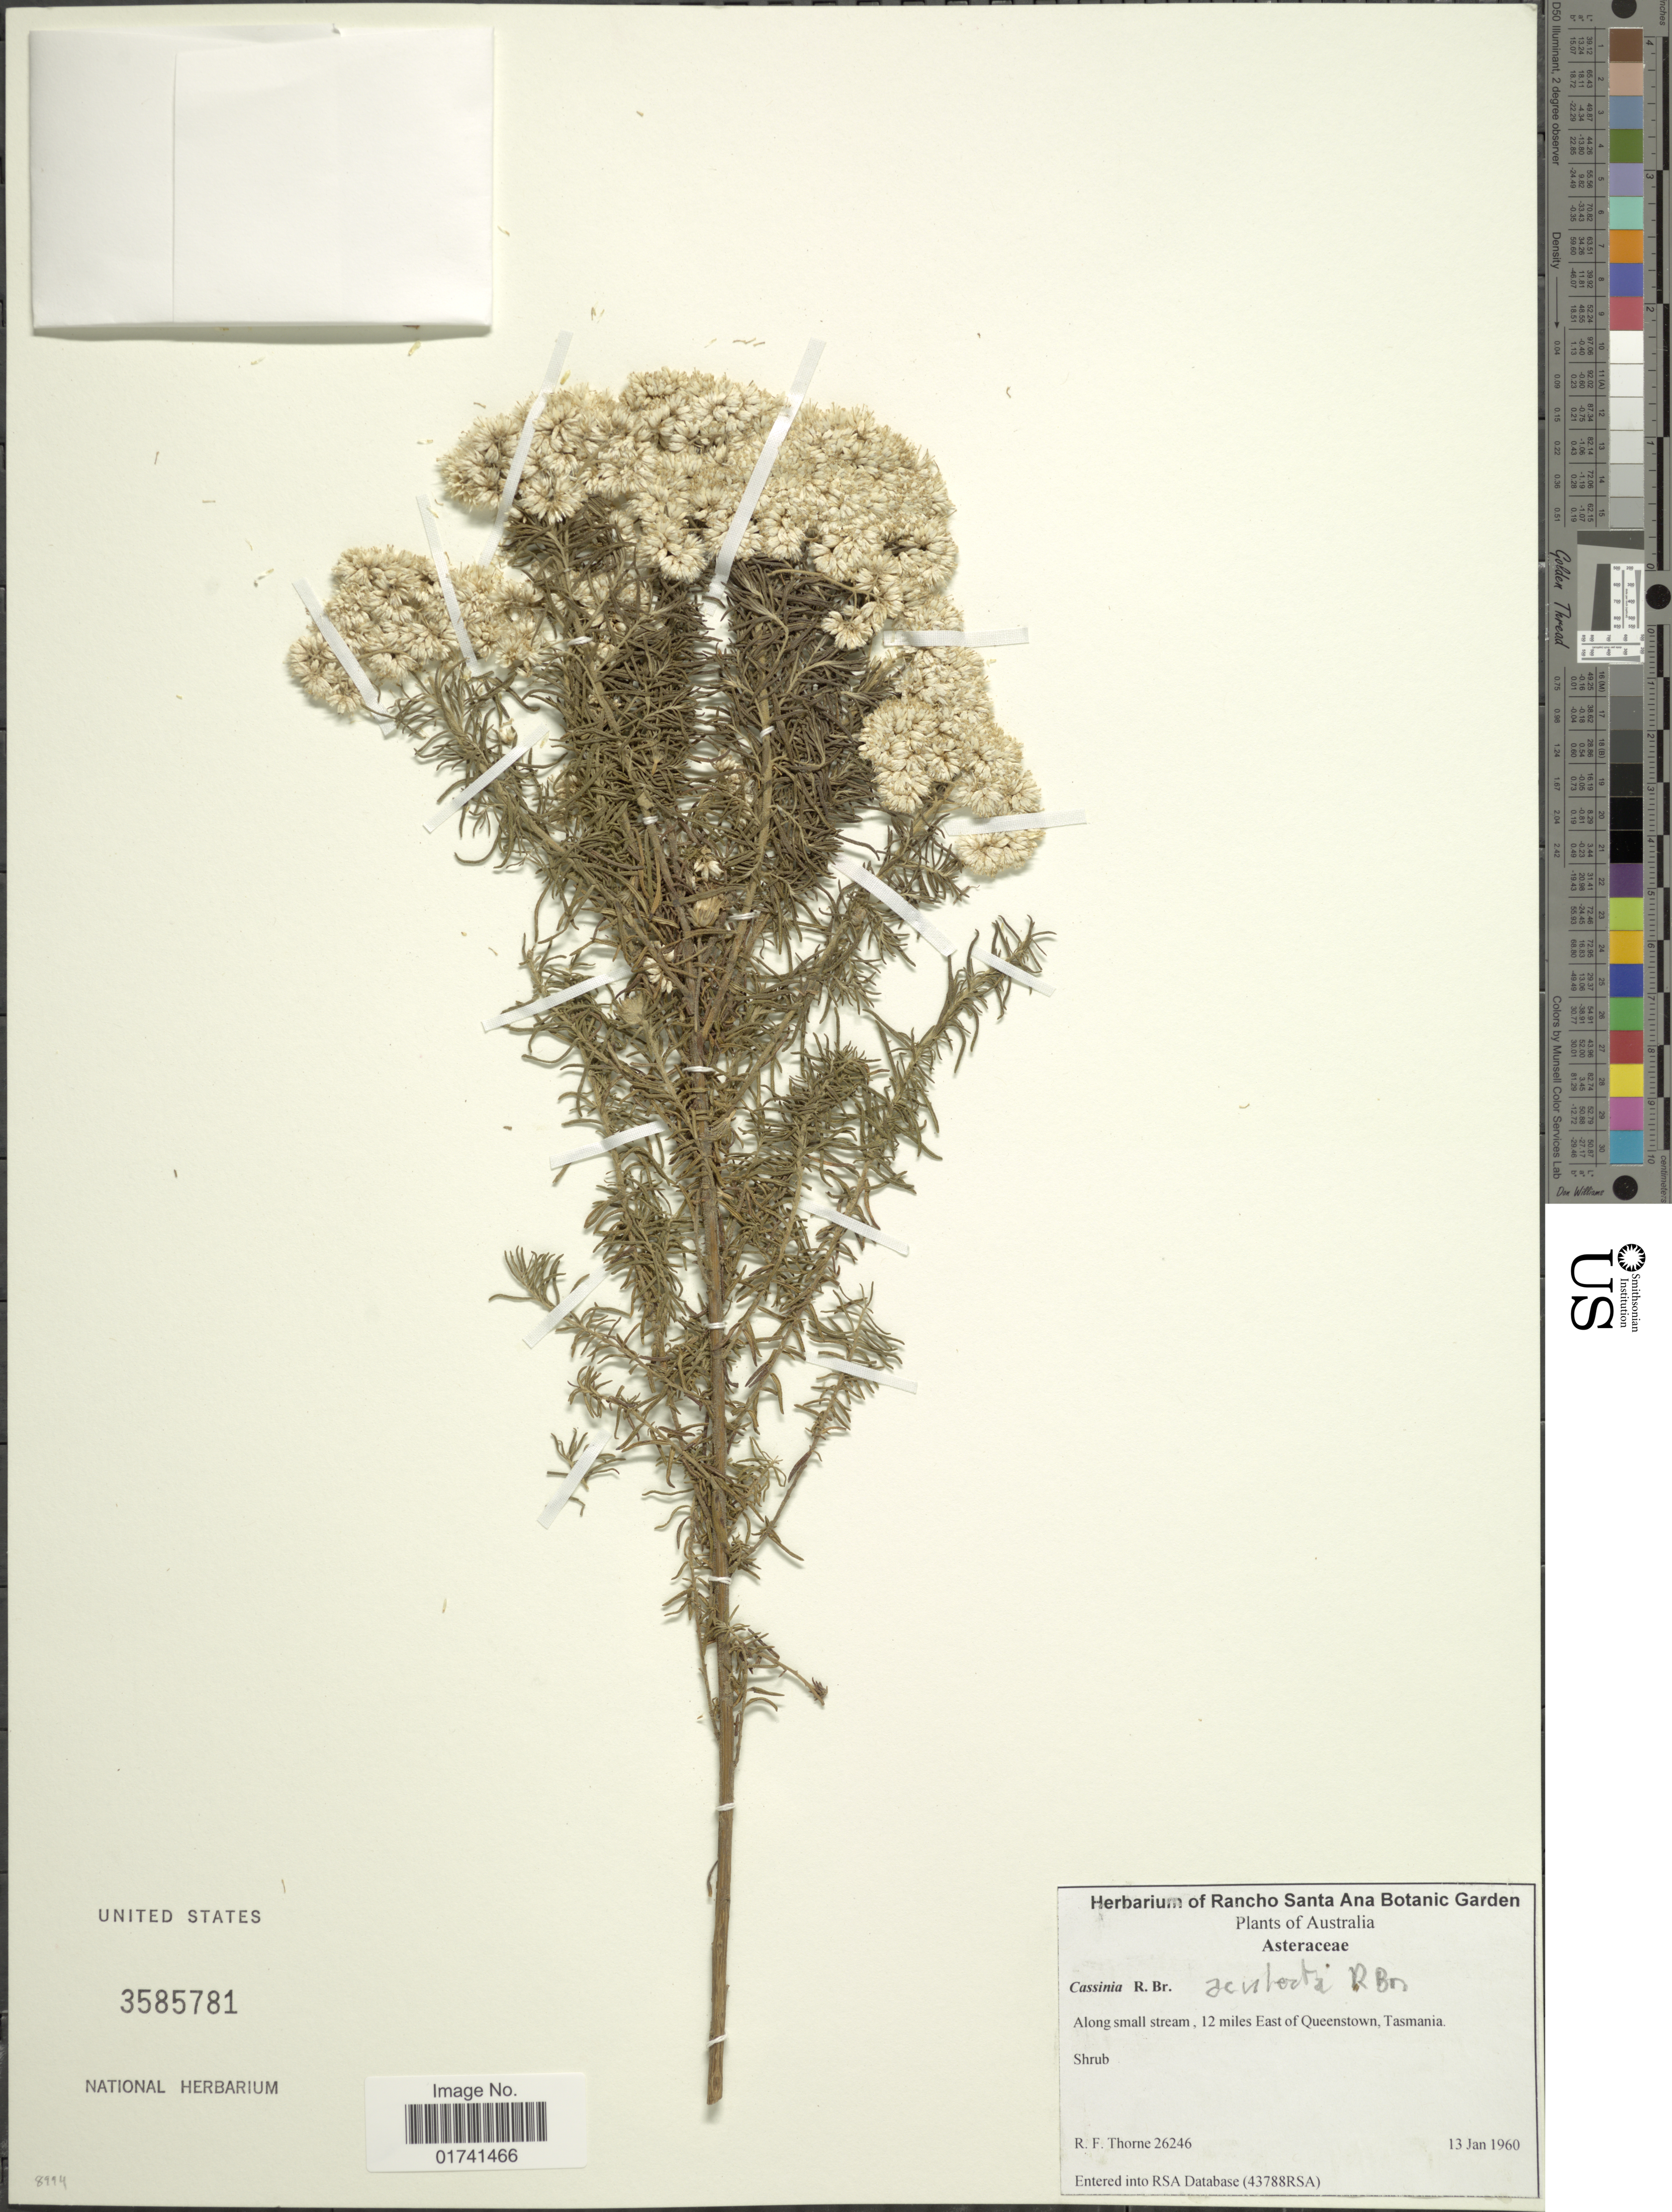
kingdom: Plantae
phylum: Tracheophyta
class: Magnoliopsida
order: Asterales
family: Asteraceae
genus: Cassinia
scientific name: Cassinia aculeata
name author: (Labill.) R. Br.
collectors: R. F. Thorne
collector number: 26246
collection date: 1960-01-13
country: Australia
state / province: Tasmania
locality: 12 miles East of Queenstown.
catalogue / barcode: US 3585781